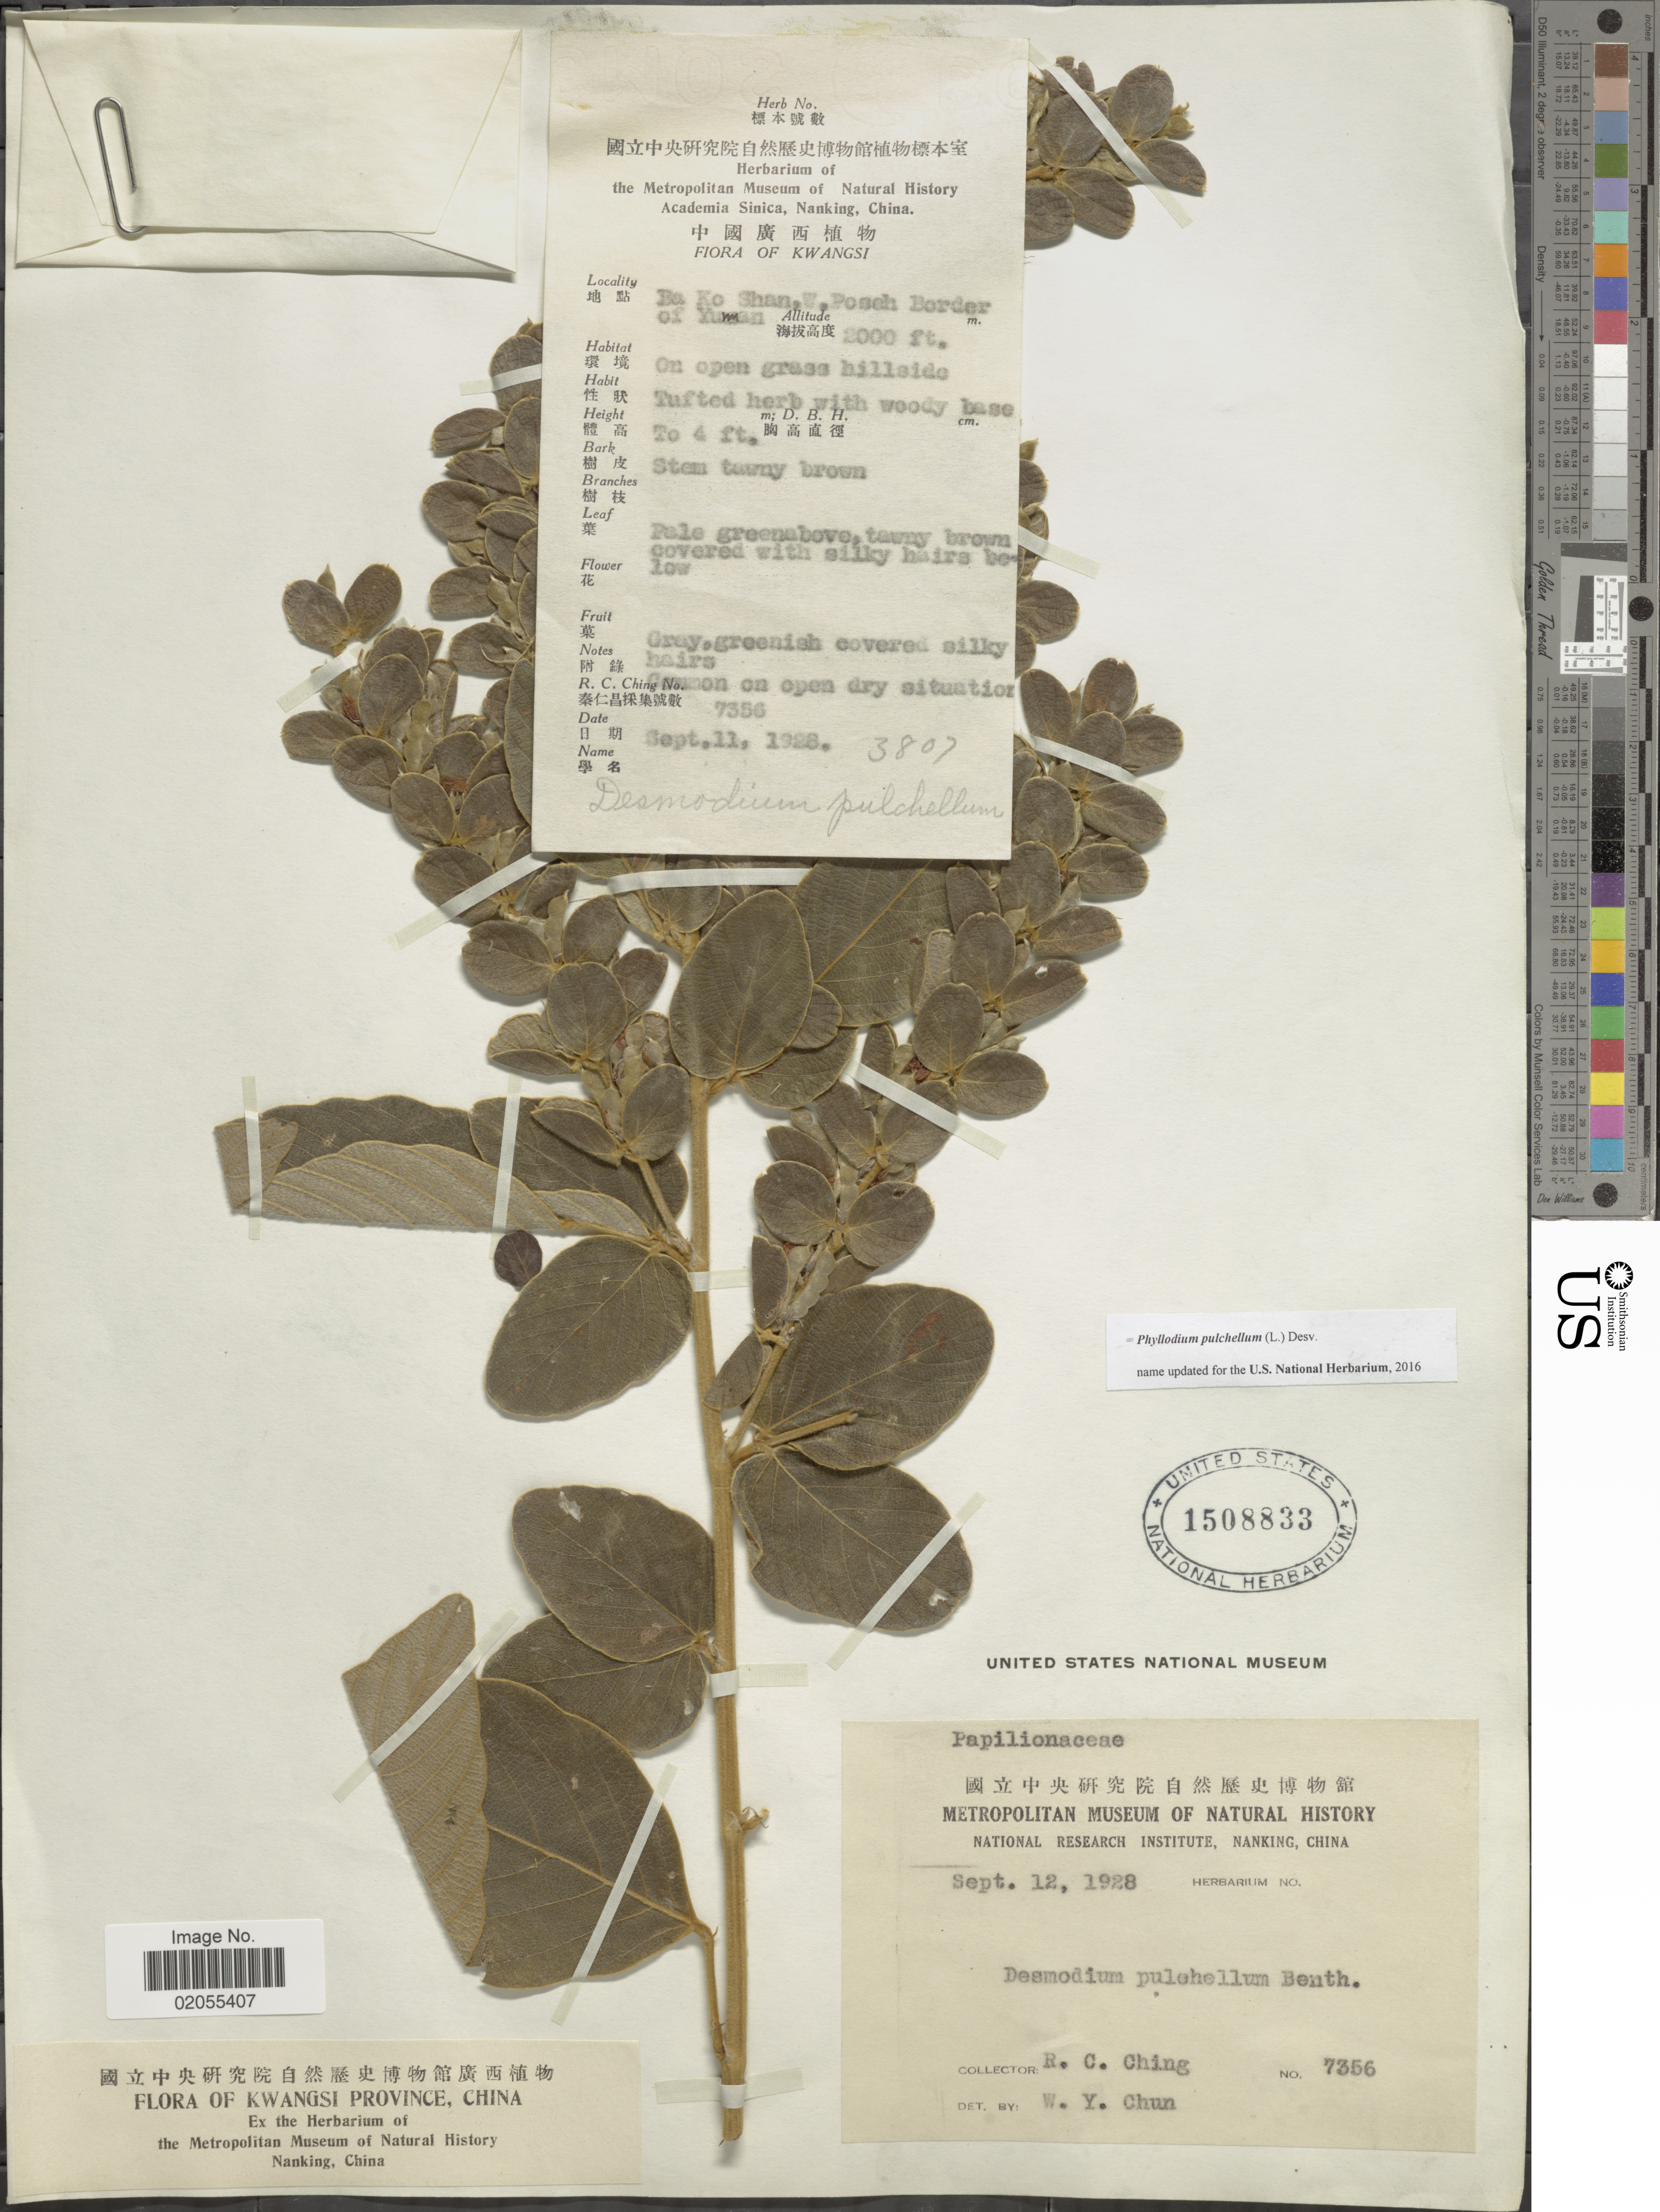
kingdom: Plantae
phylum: Tracheophyta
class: Magnoliopsida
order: Fabales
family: Fabaceae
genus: Phyllodium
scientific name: Phyllodium pulchellum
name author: (L.) Desv.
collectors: R. C. Ching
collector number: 7356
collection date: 1928-09-11/1928-09-12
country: China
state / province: Guangxi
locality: Kwangsi Province, Ba Ko Shan, W. Posch Border of Yuman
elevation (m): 610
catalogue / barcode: US 1508833